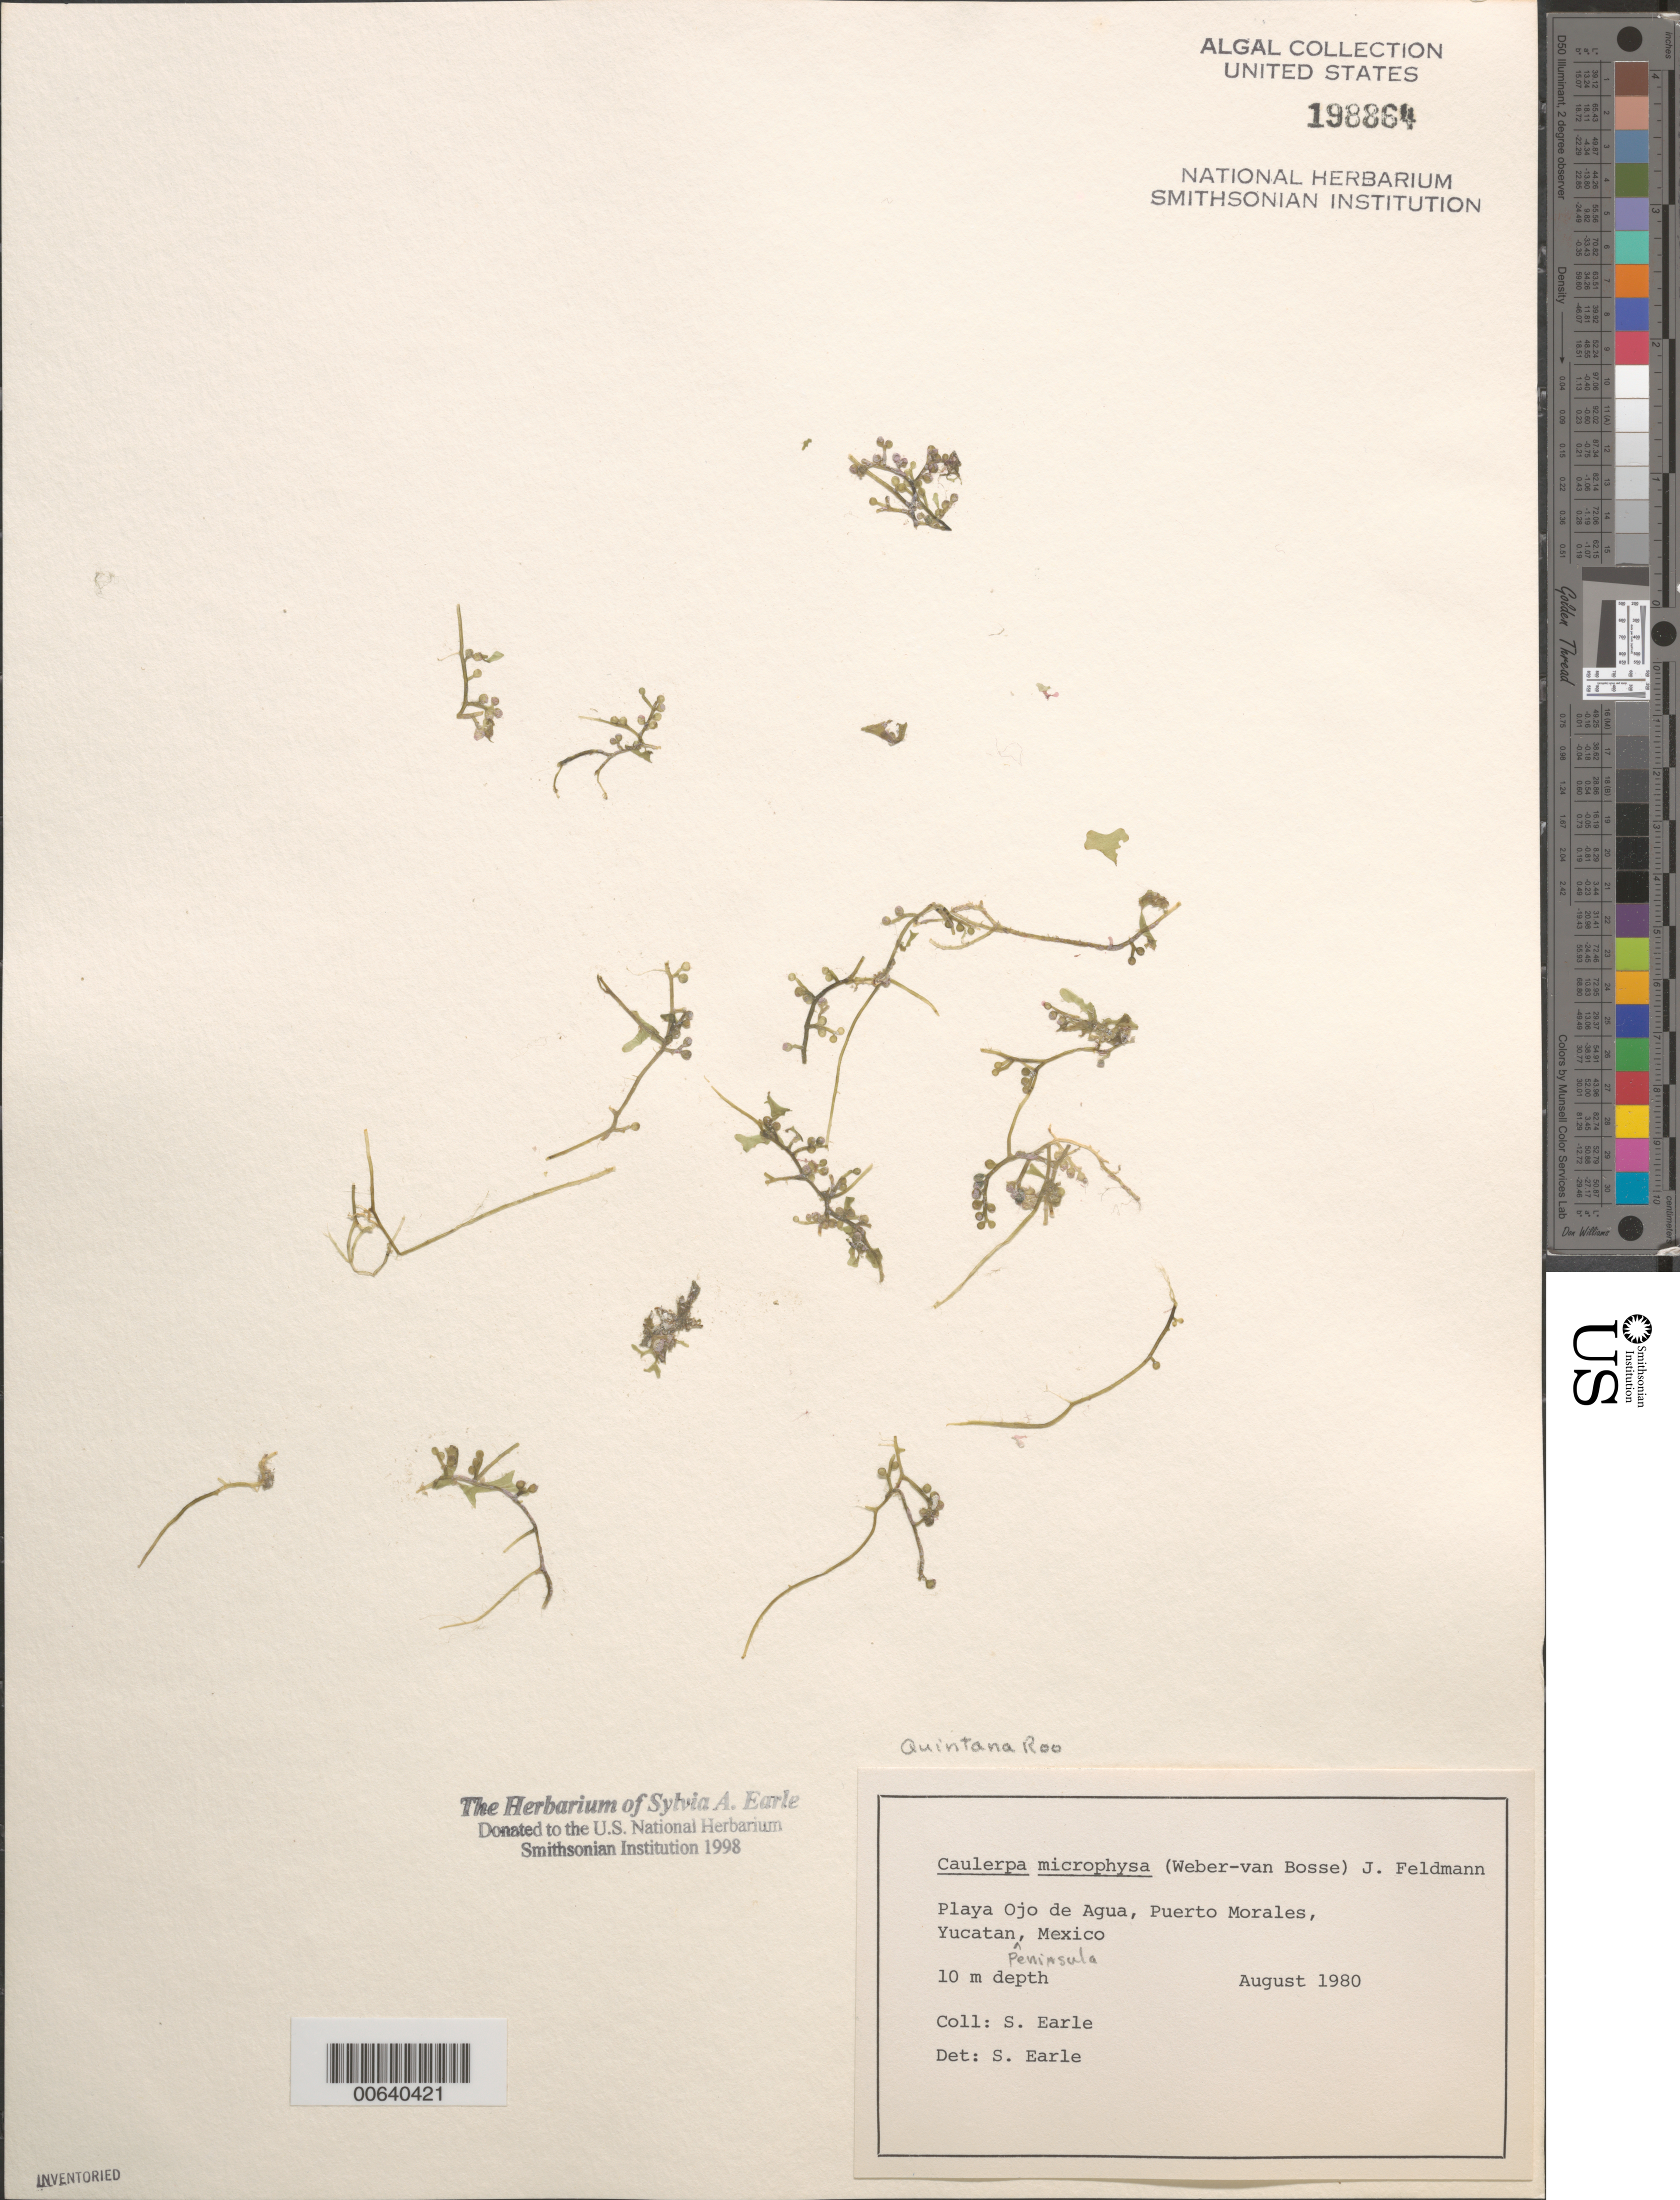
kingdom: Plantae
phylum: Chlorophyta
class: Ulvophyceae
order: Bryopsidales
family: Caulerpaceae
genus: Caulerpa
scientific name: Caulerpa microphysa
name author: (Weber Bosse) Feldmann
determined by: Earle, S. A.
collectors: S. A. Earle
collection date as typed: Aug 1980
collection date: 1980-08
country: Mexico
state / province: Quintana Roo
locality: Playa Ojo de Agua, Puerto Morales, Yucatan Peninsula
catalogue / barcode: US 198864